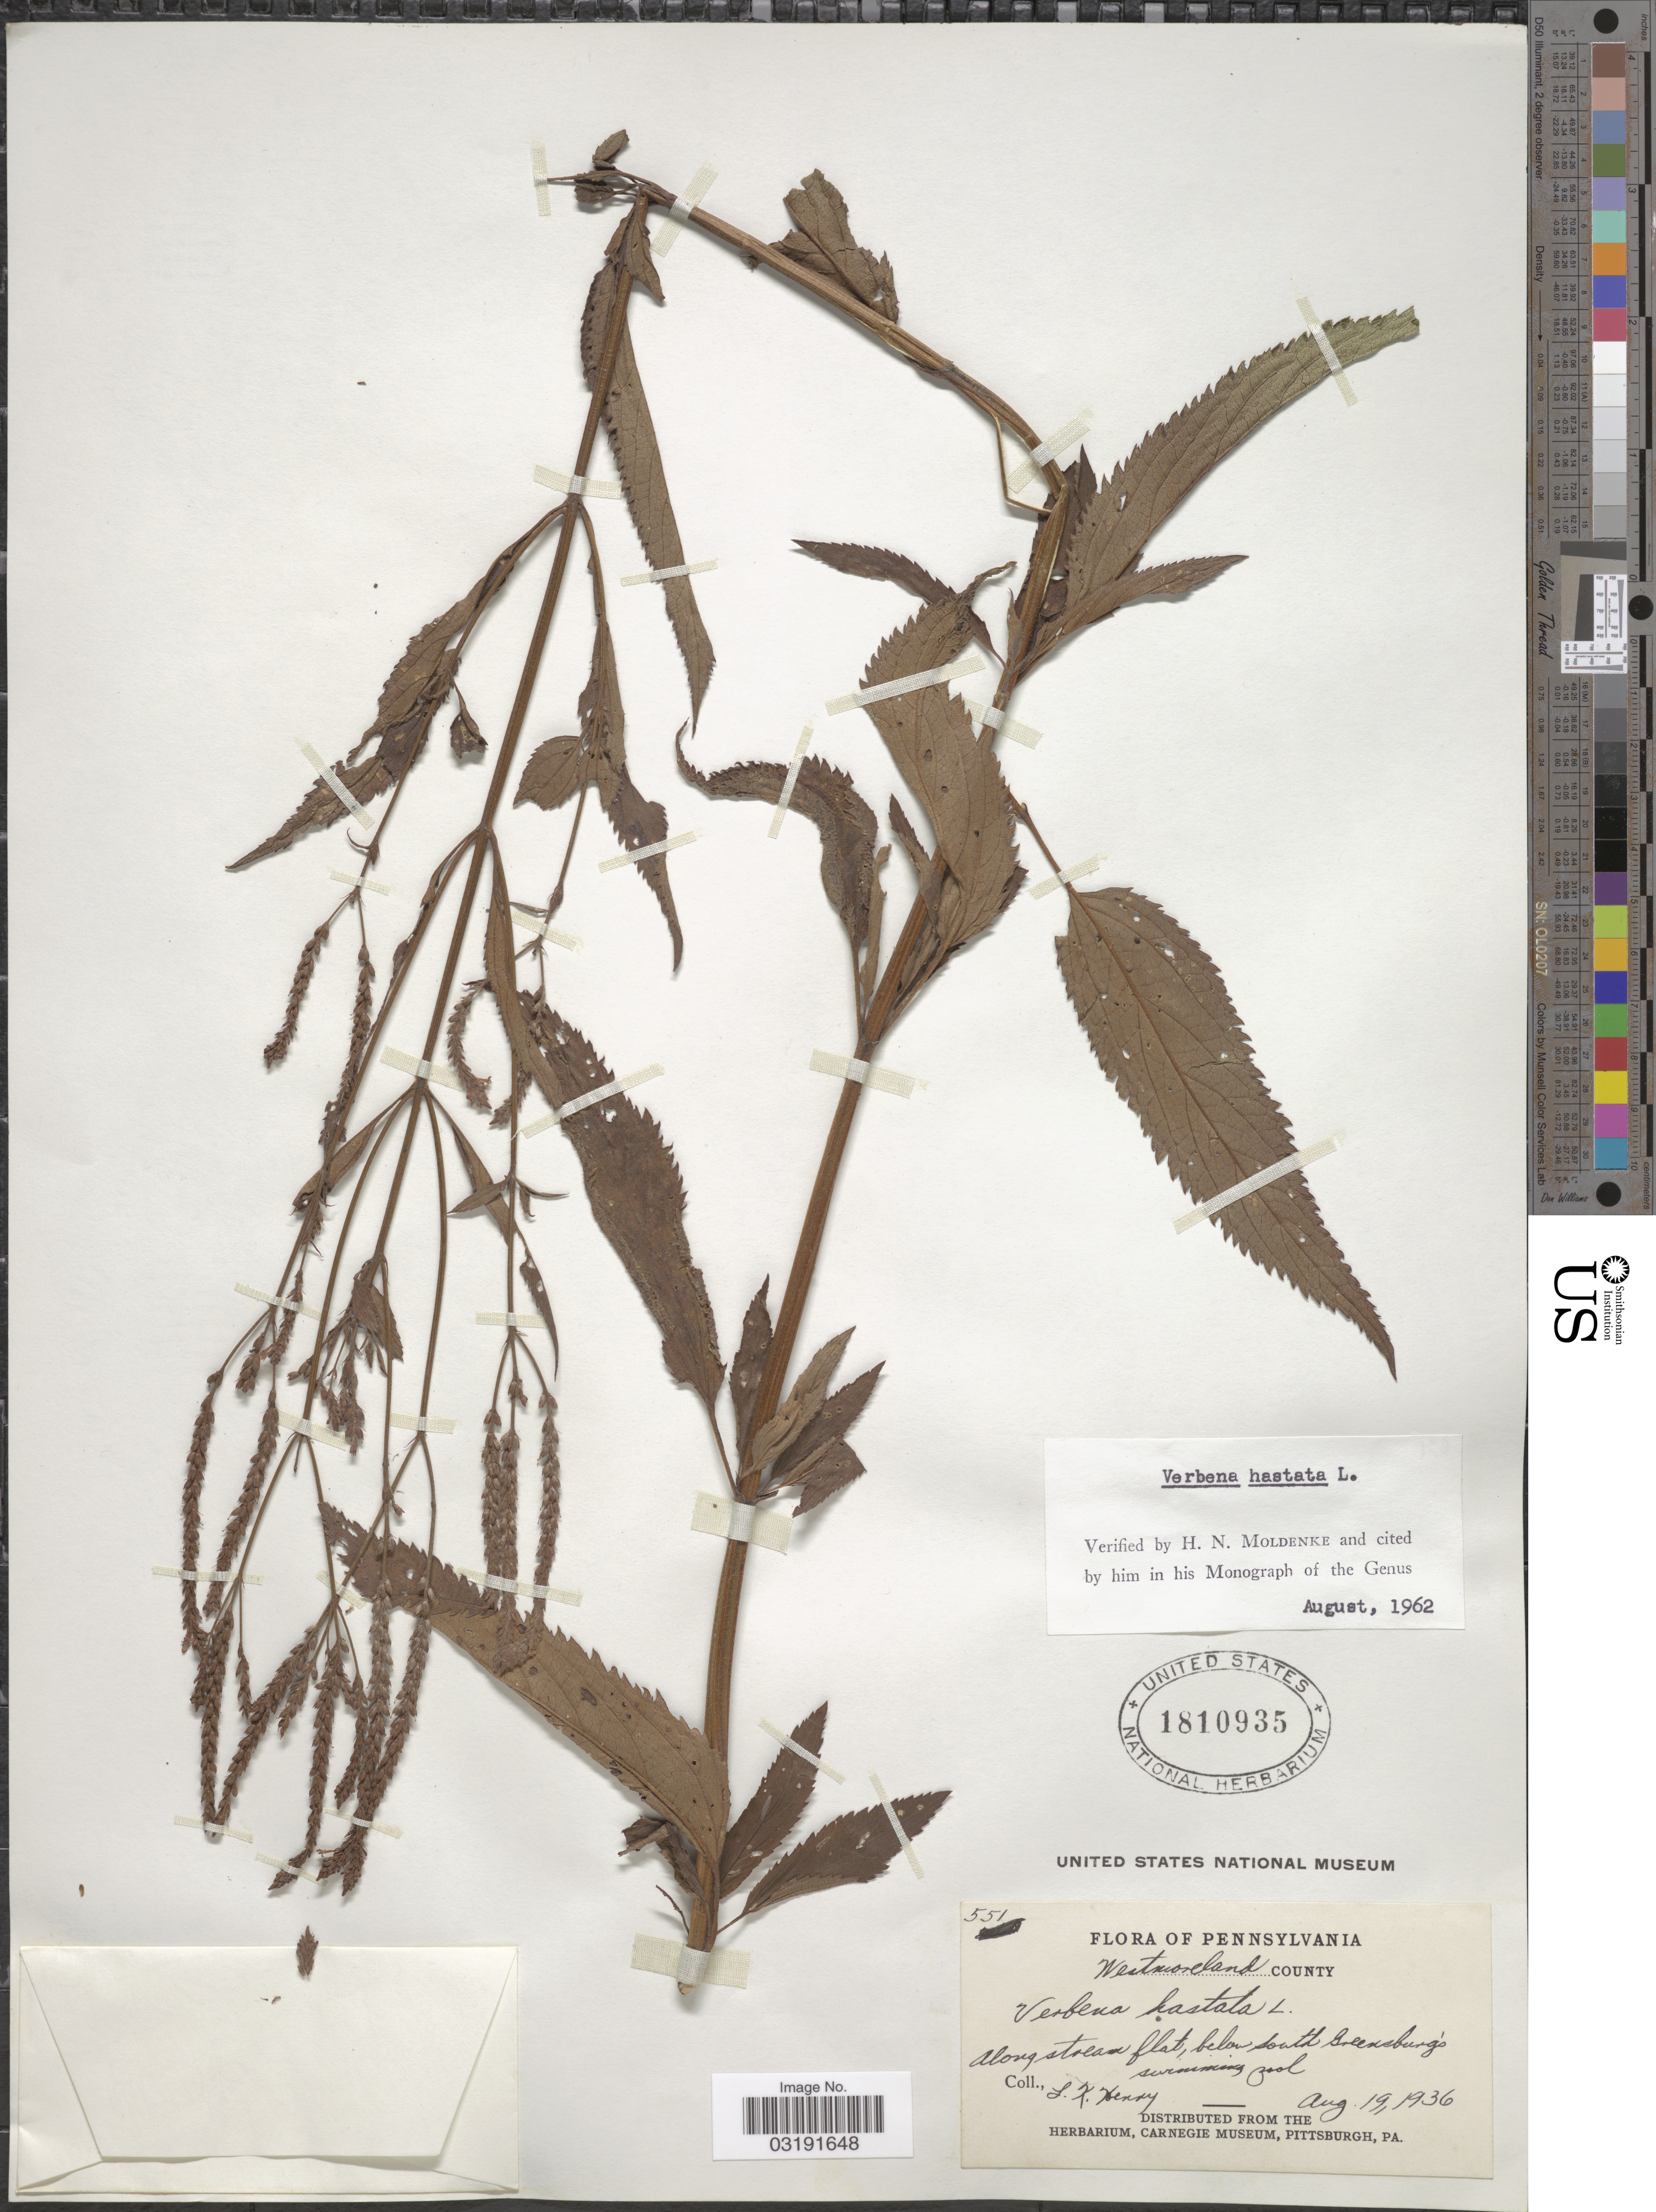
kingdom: Plantae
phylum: Tracheophyta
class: Magnoliopsida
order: Lamiales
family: Verbenaceae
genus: Verbena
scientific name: Verbena hastata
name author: L.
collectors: L. K. Henry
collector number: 551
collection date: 1936-08-19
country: United States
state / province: Pennsylvania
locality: Westmoreland County, below south Greensburg's swimming pool.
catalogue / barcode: US 1810935